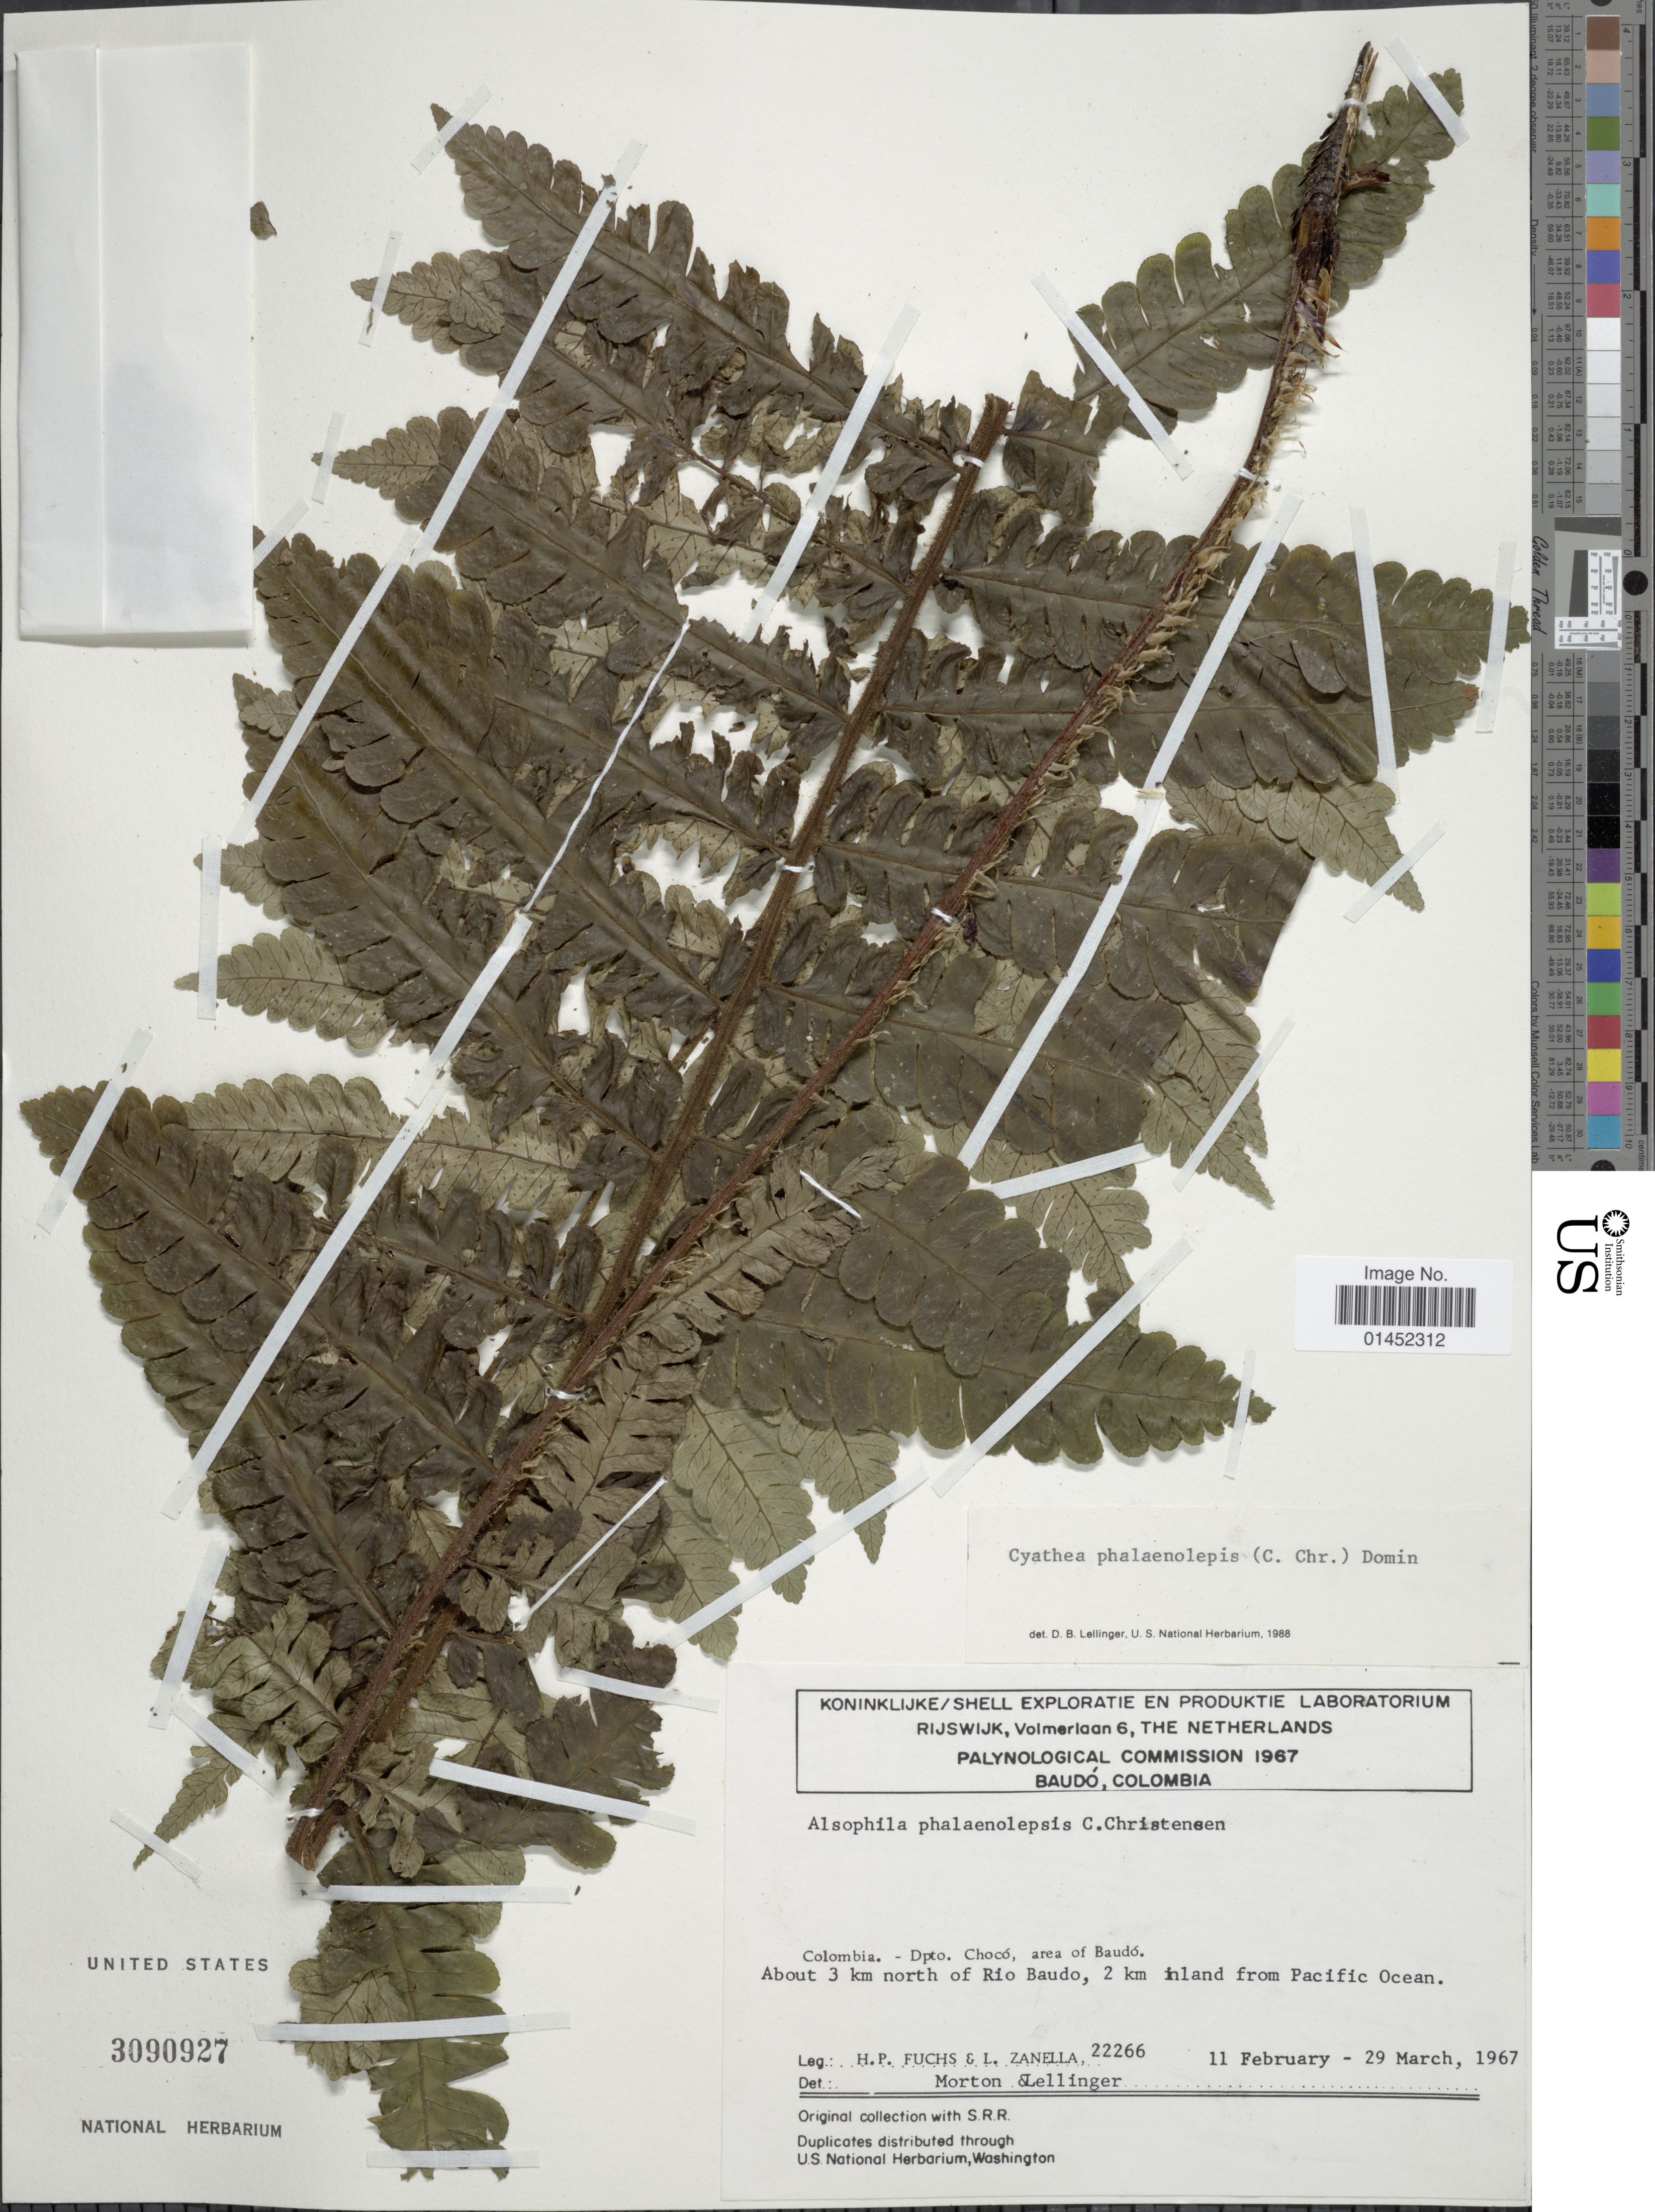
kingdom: Plantae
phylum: Tracheophyta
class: Polypodiopsida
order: Cyatheales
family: Cyatheaceae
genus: Cyathea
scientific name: Cyathea phalaenolepis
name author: (C. Chr.) Domin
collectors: H. P. Fuchs & L. Zanella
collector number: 22266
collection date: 1967-02-11/1967-03-29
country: Colombia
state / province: Chocó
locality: Dpto Chocó, area of Baudó, About 3 km north of Rio Baudo, 2 km inland from Pacific Ocean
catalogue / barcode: US 3090927